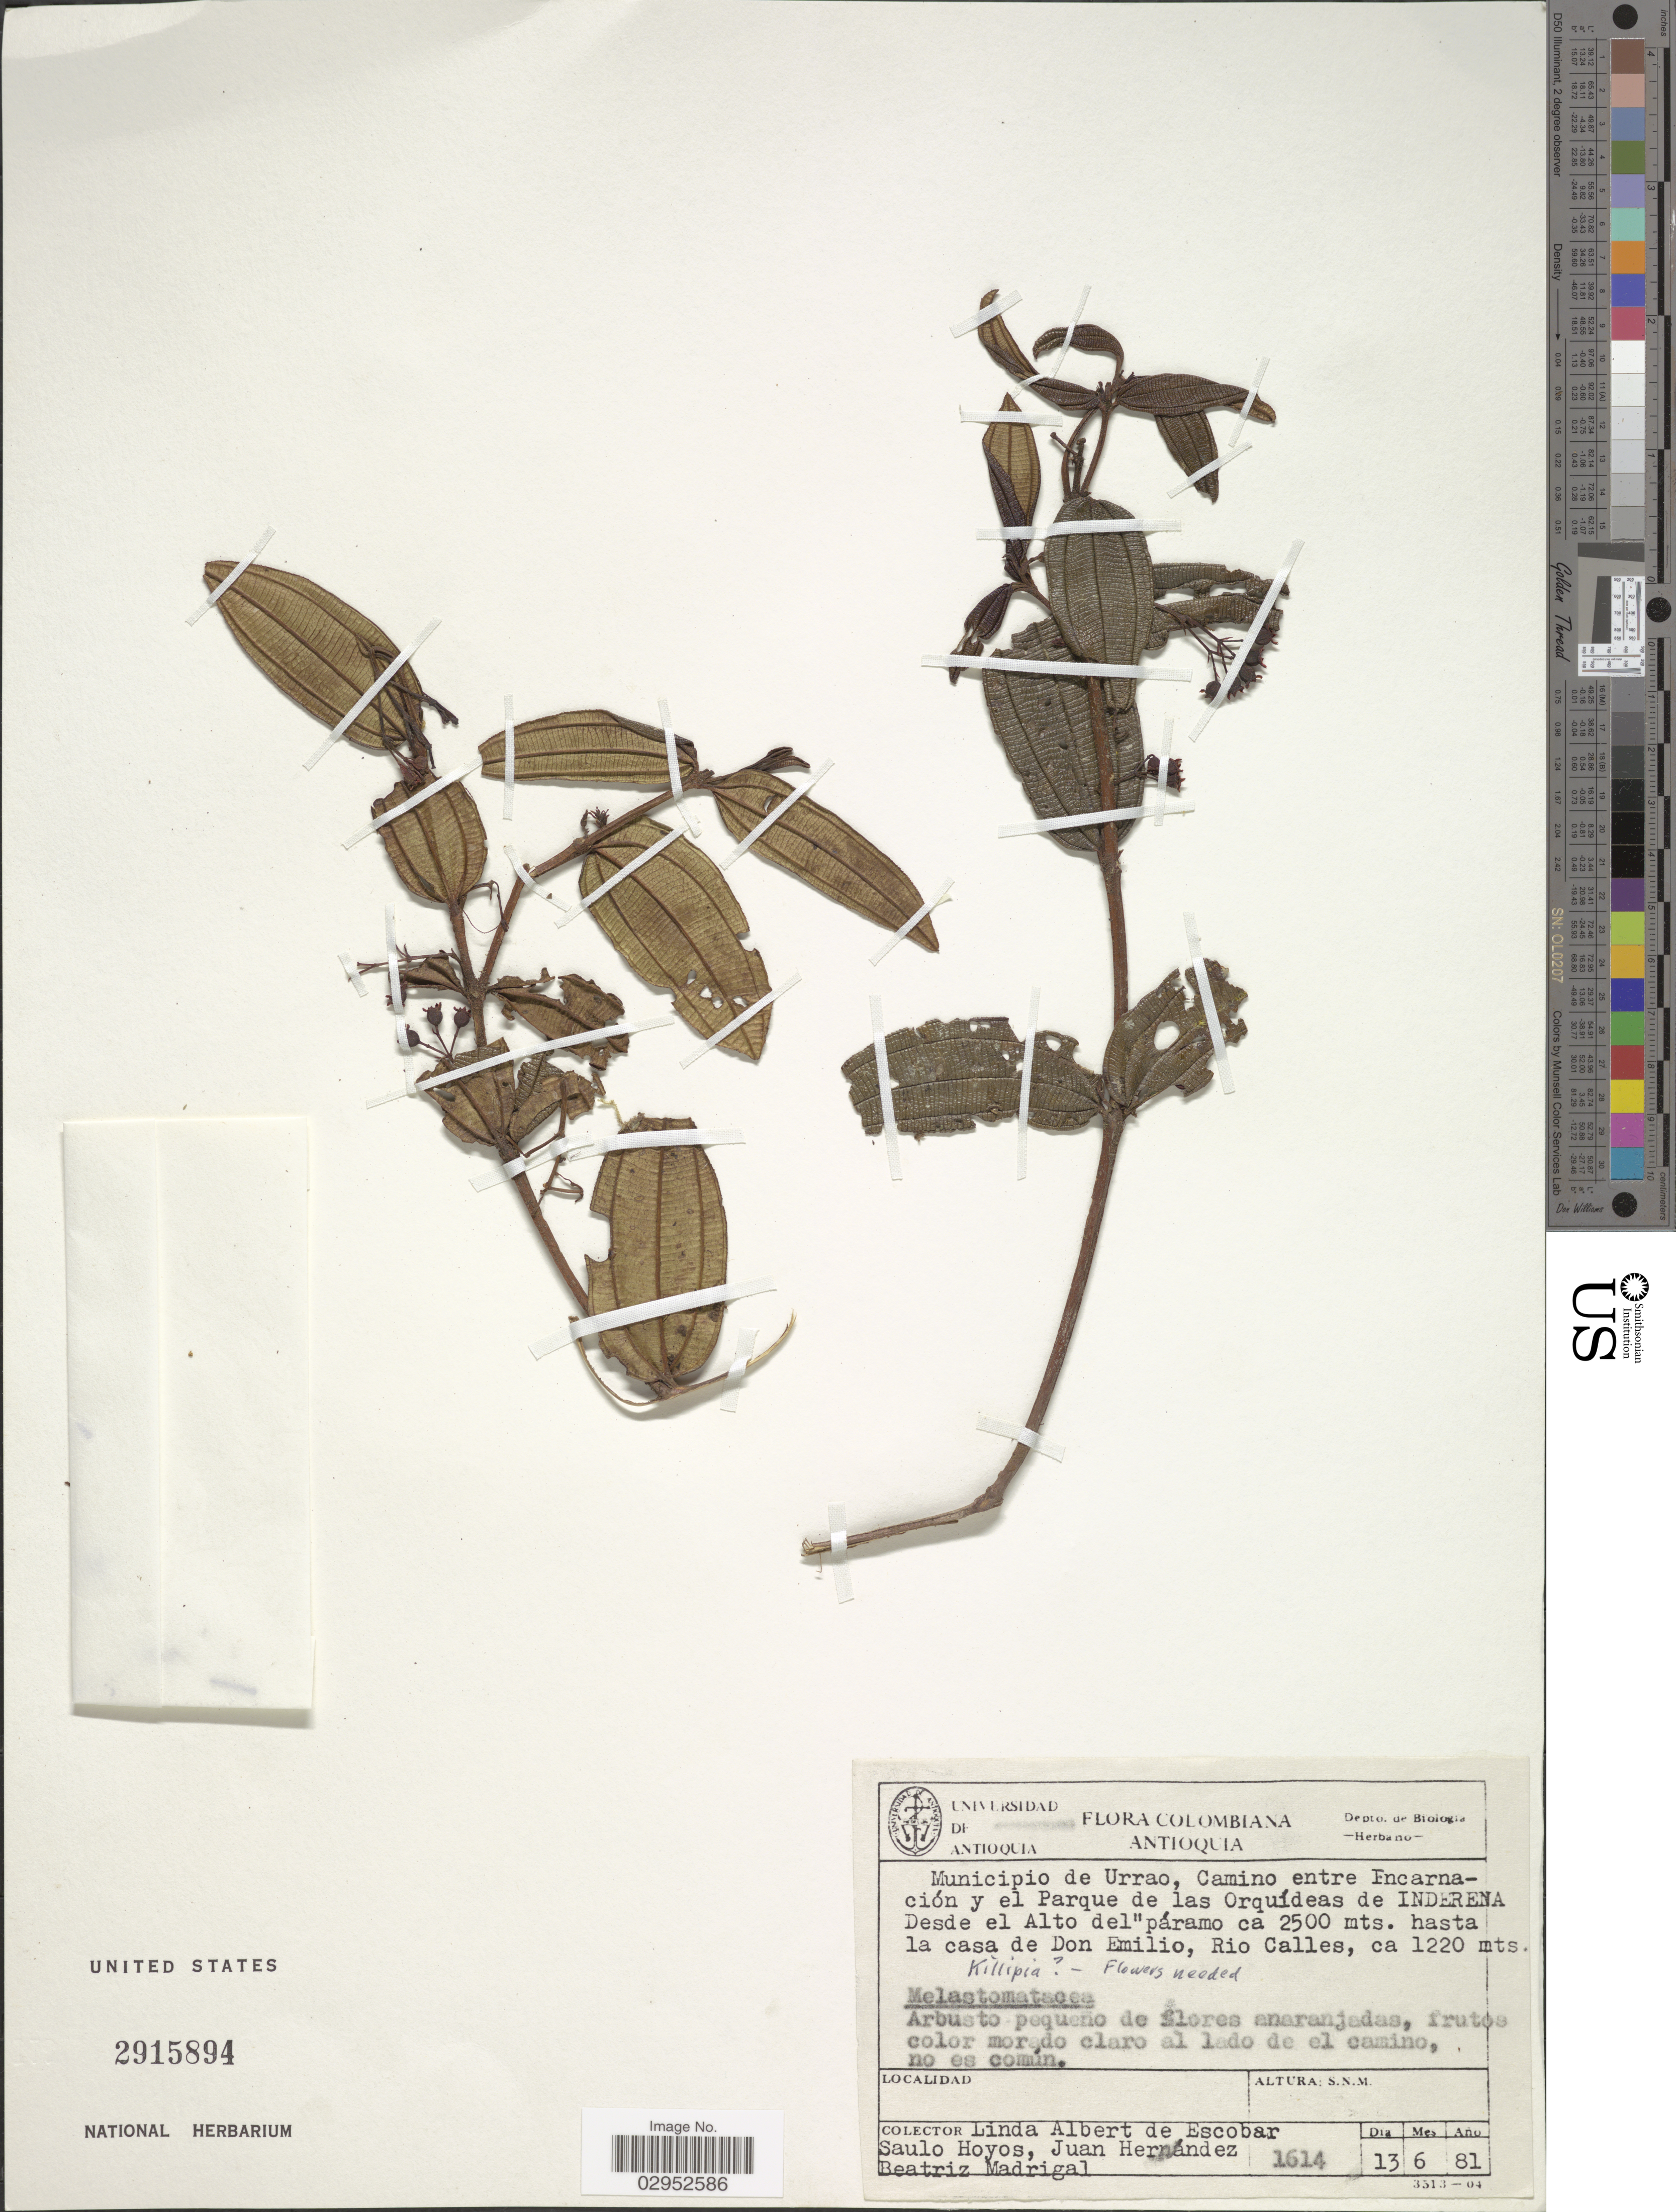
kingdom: Plantae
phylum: Tracheophyta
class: Magnoliopsida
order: Myrtales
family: Melastomataceae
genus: Killipia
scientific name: Killipia quadrangularis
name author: Gleason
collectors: L. K. de Escobar, S. Hoyos, J. J. Hernandez & B. E. Madrigal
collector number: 1614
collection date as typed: Transcribed d/m/y: 13/6/81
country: Colombia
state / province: Antioquia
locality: Municipio de Urrao, Camino entre Encarnación y el Parque de las Orquídas de Inderena, Desde el Alto del paramo ca. 2500 mts. hasta la casa de Don Emilio, Rio Calles.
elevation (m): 1220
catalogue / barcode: US 2915894